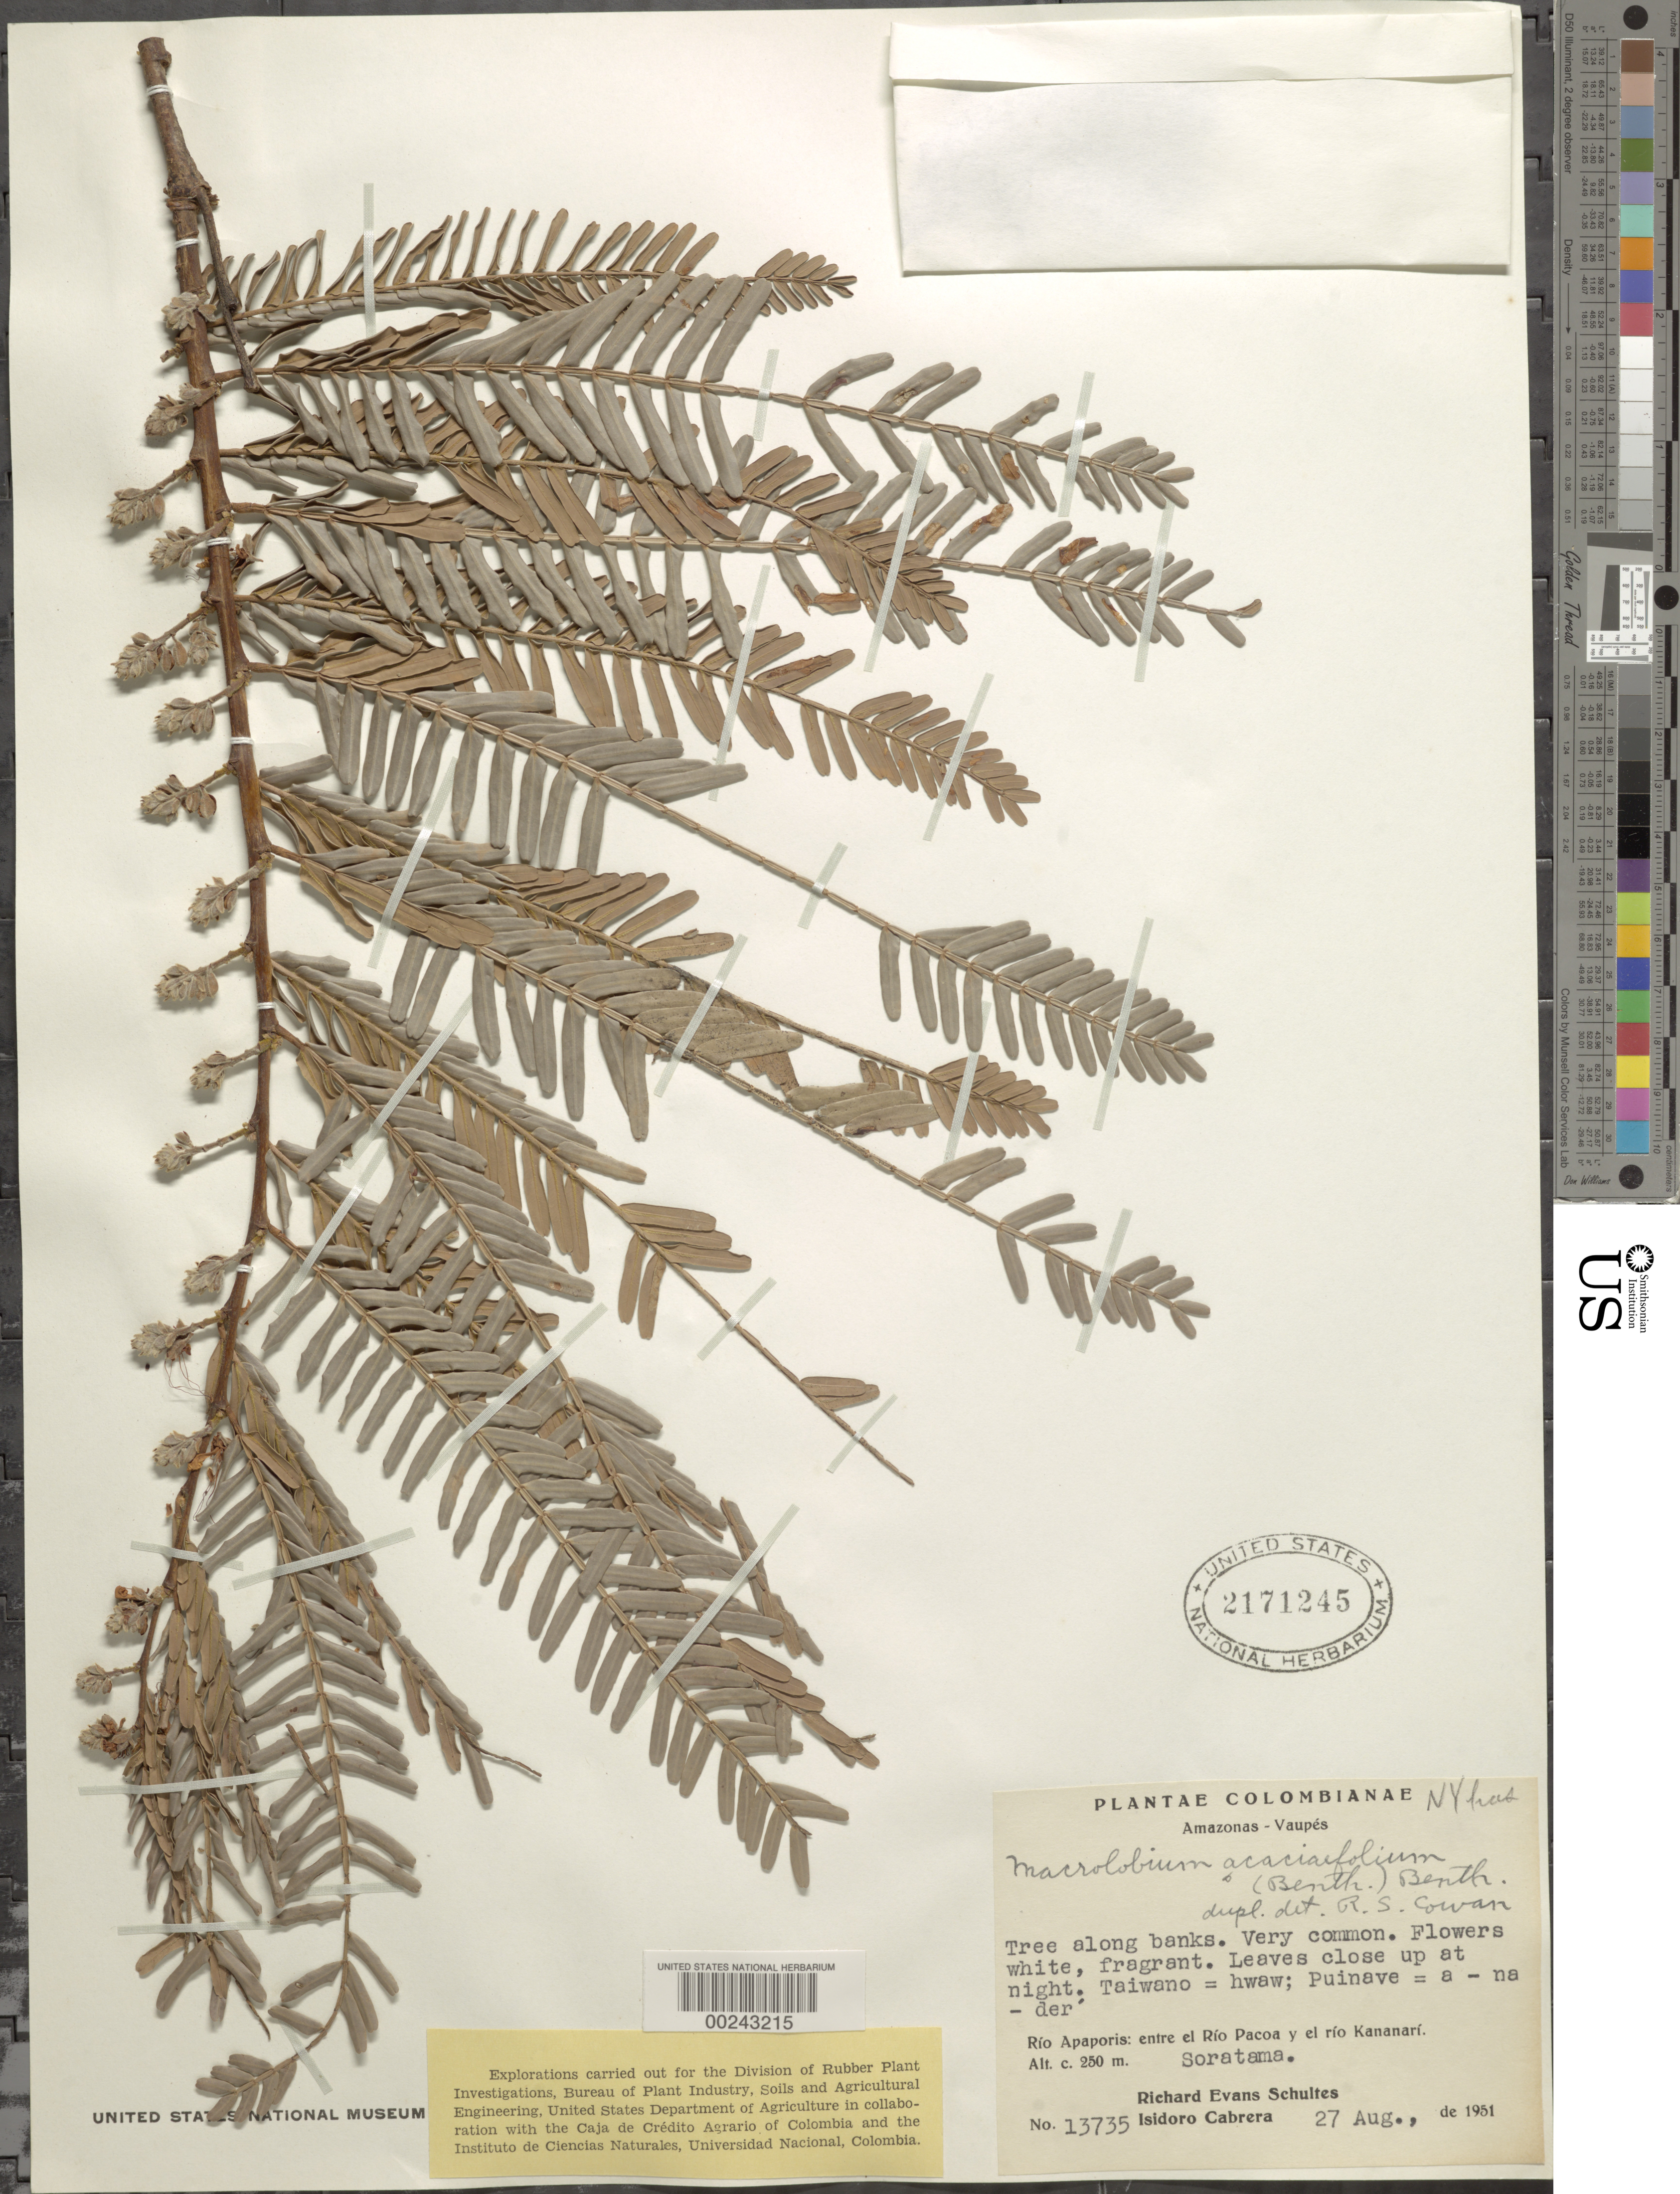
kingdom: Plantae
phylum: Tracheophyta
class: Magnoliopsida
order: Fabales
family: Fabaceae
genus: Macrolobium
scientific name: Macrolobium acaciifolium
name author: (Benth.) Benth.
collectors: R. E. Schultes & I. Cabrera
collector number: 13735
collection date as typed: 27 Aug 1951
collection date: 1951-08-27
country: Colombia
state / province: Amazônas / Vaupés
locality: Soratama, Rio Apaporis, between Rio Pacoa and Rio Kananari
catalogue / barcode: US 2171245